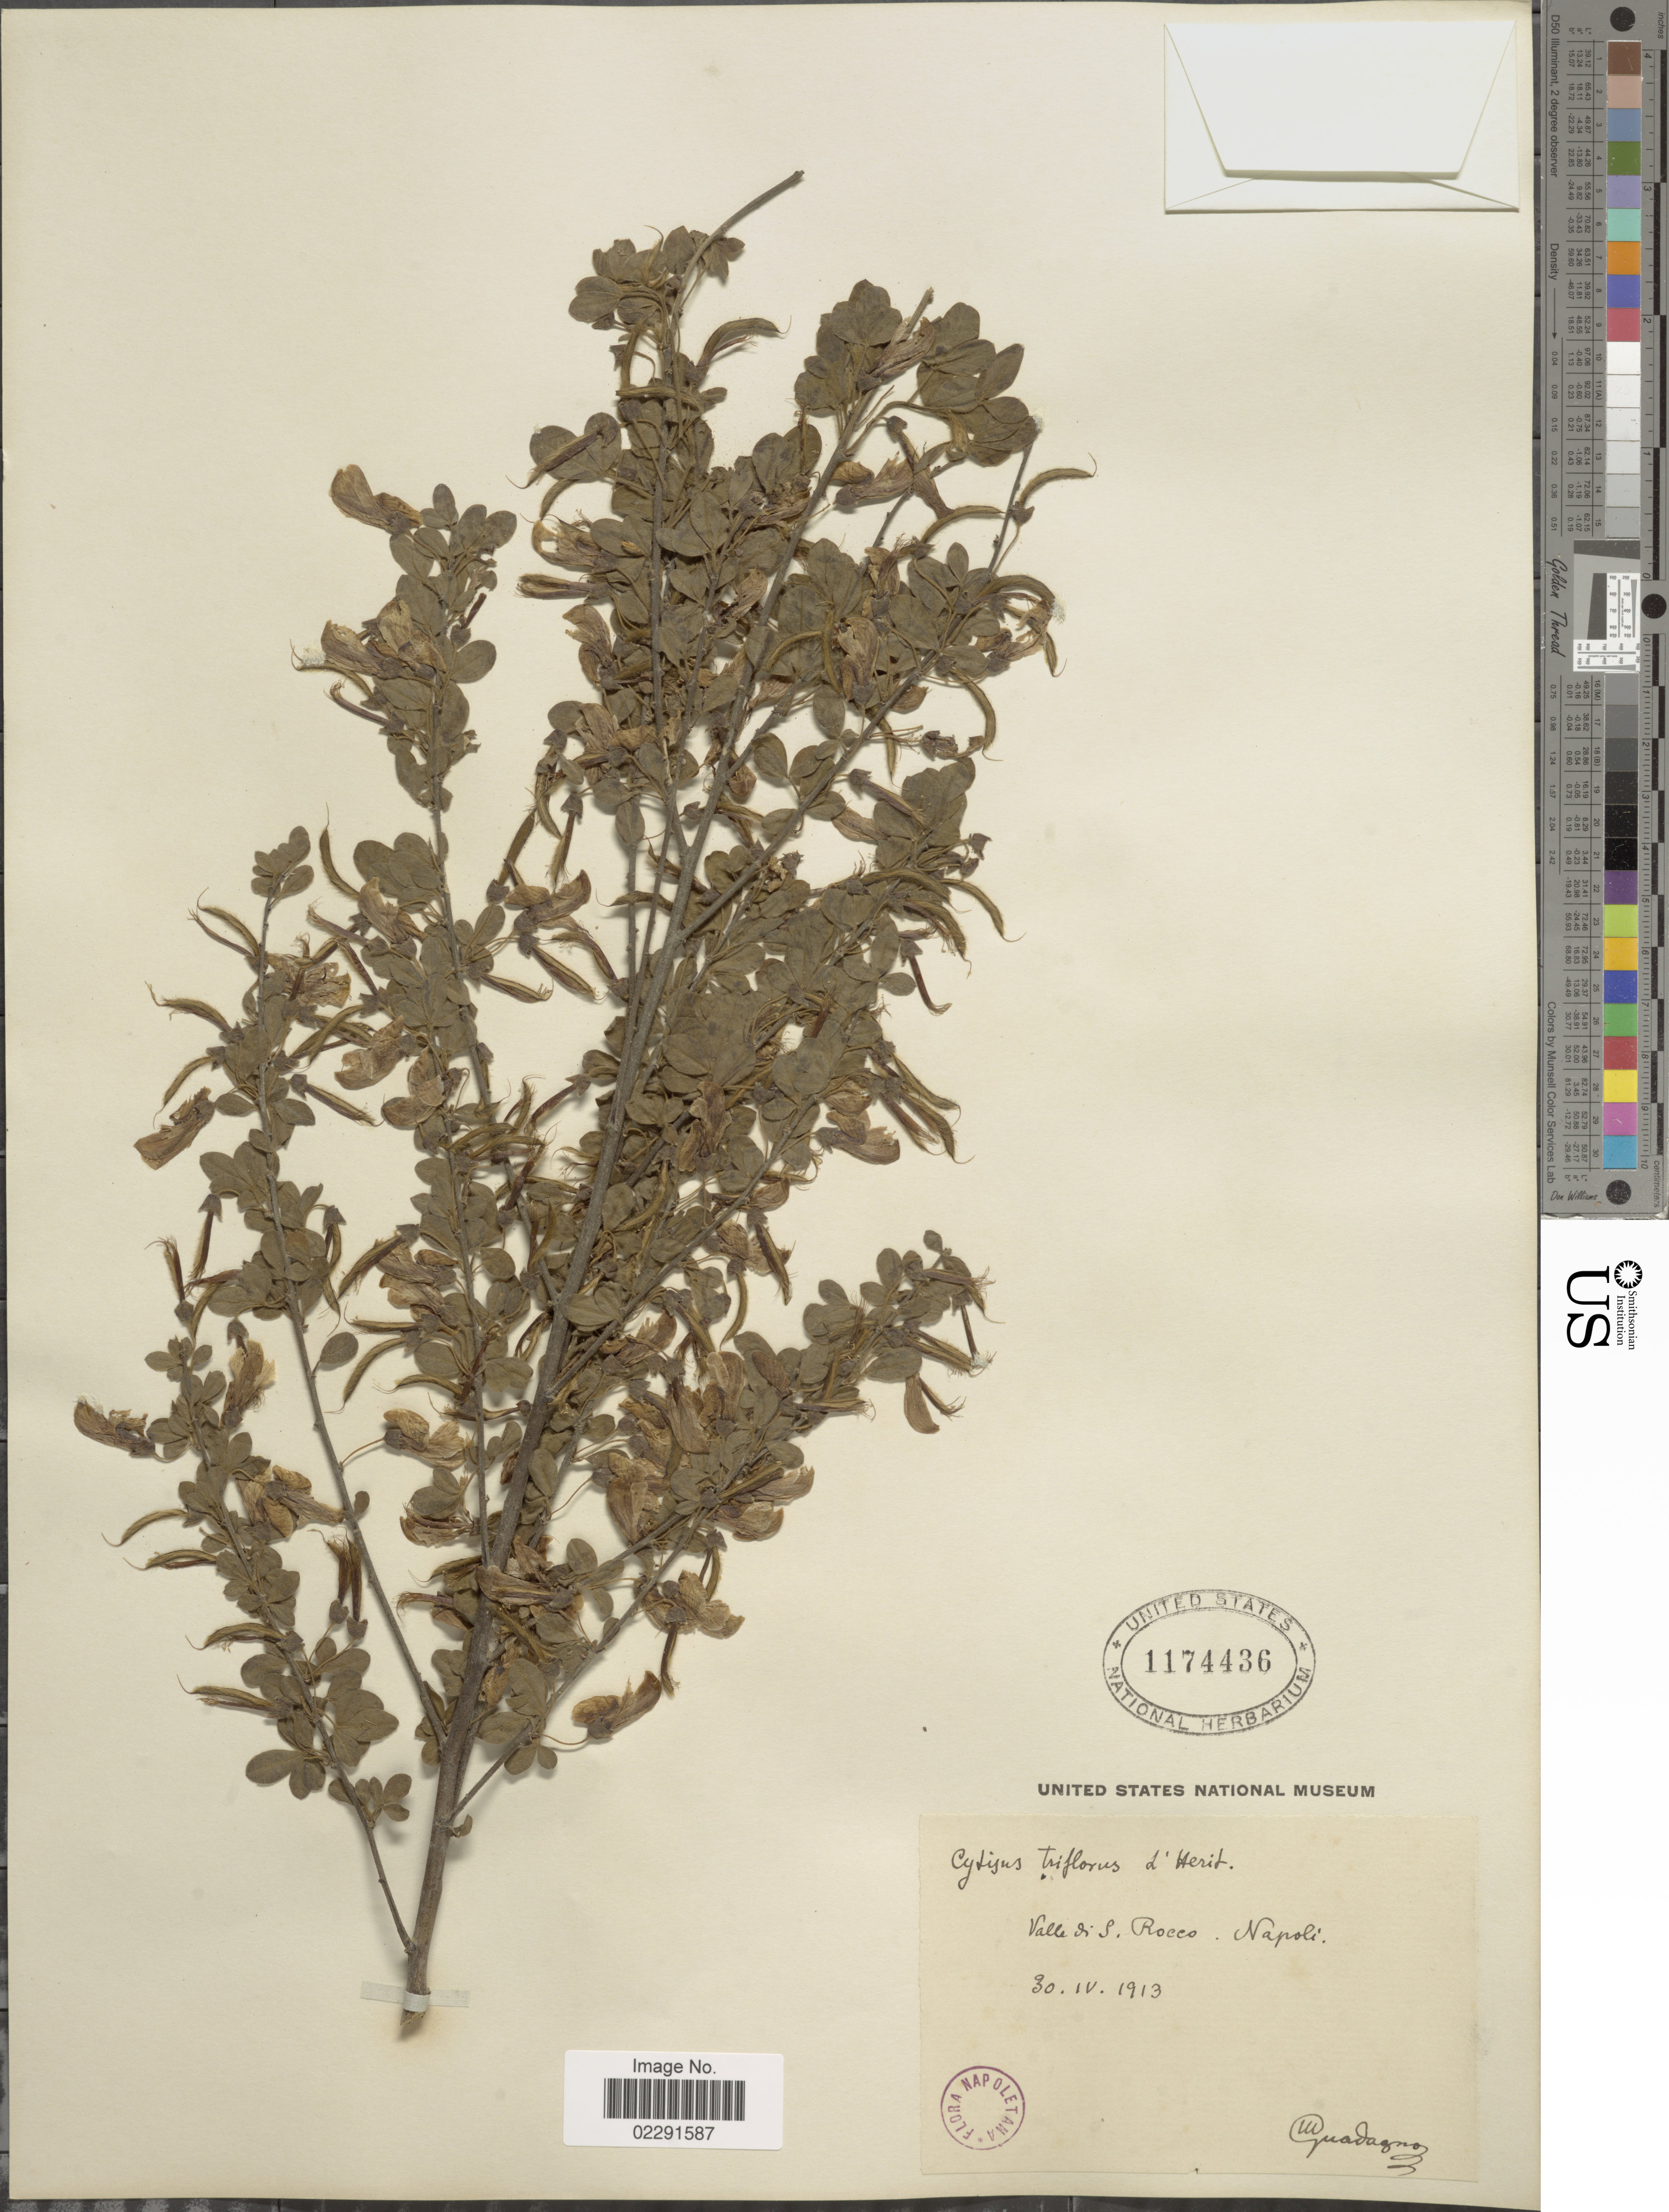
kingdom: Plantae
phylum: Tracheophyta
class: Magnoliopsida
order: Fabales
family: Fabaceae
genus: Cytisus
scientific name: Cytisus triflorus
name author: Lam.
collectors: M. Guadagno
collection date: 1913-04-30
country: Italy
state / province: Campania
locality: Valle di S. Rocco, Napoli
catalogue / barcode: US 1174436